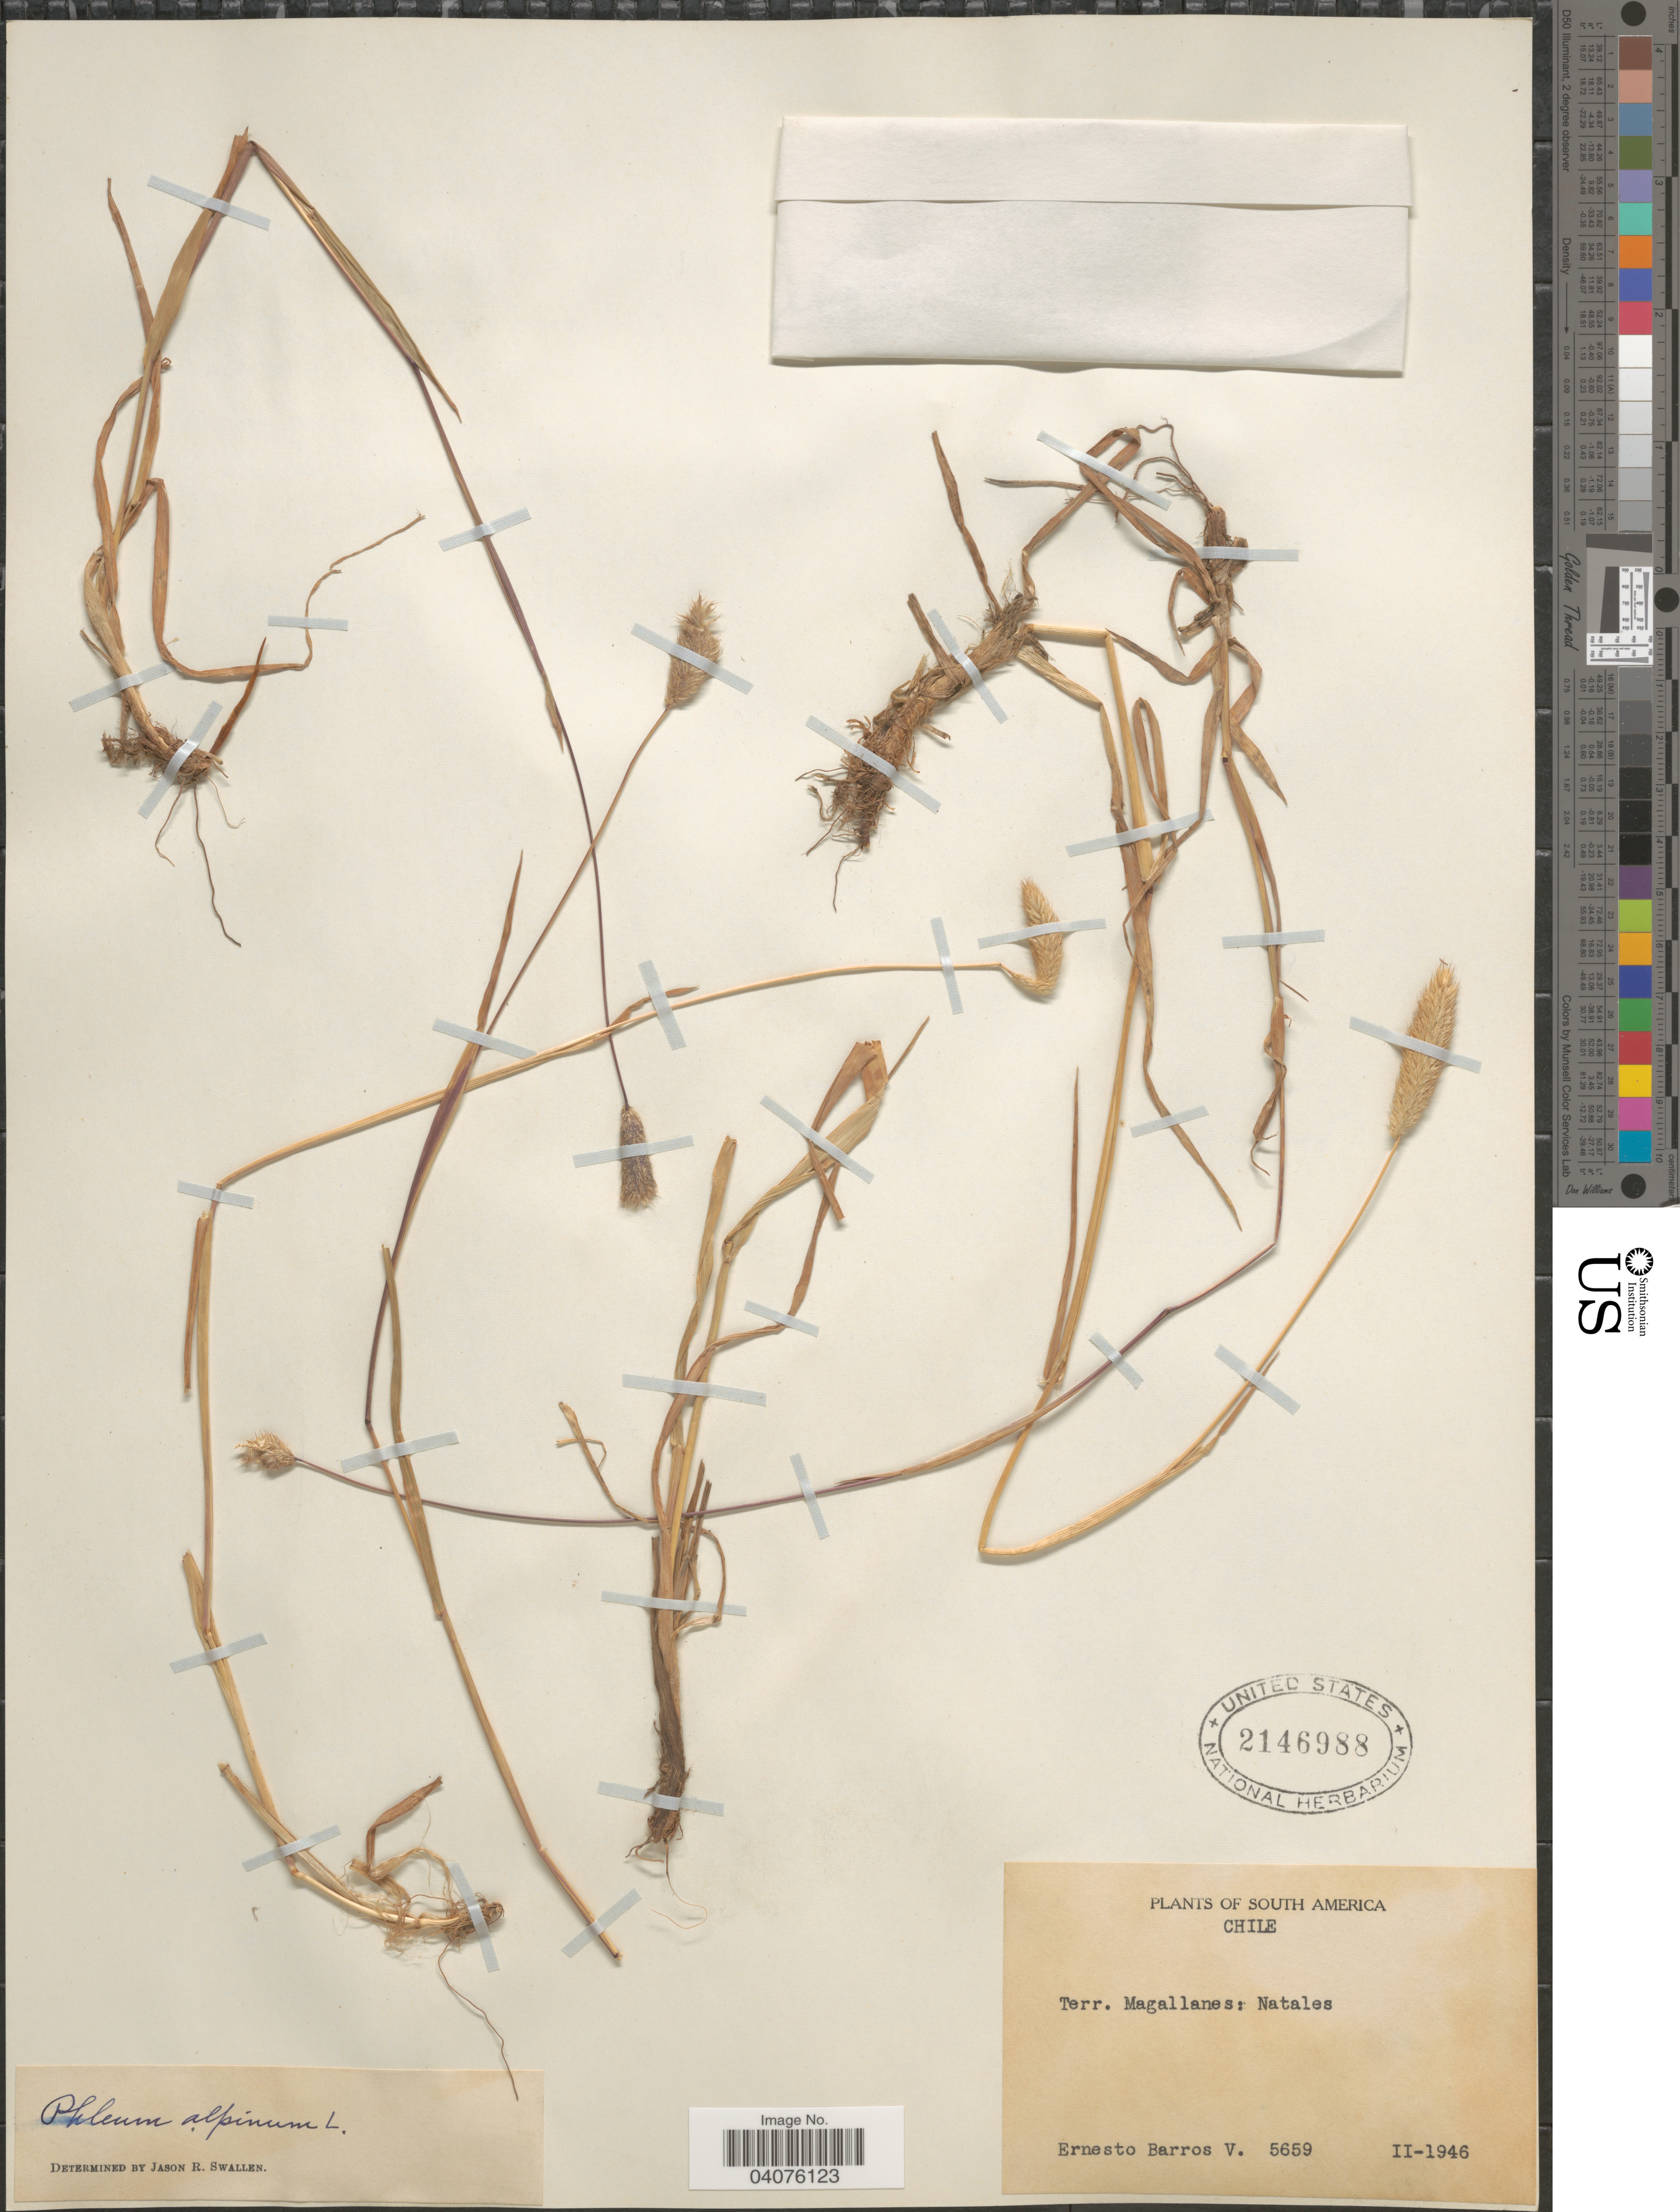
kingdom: Plantae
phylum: Tracheophyta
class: Liliopsida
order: Poales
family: Poaceae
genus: Phleum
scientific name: Phleum alpinum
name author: L.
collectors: E. Barros V.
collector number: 5659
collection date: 1946-02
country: Chile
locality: Terr. Magallanes: Natales.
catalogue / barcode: US 2146988